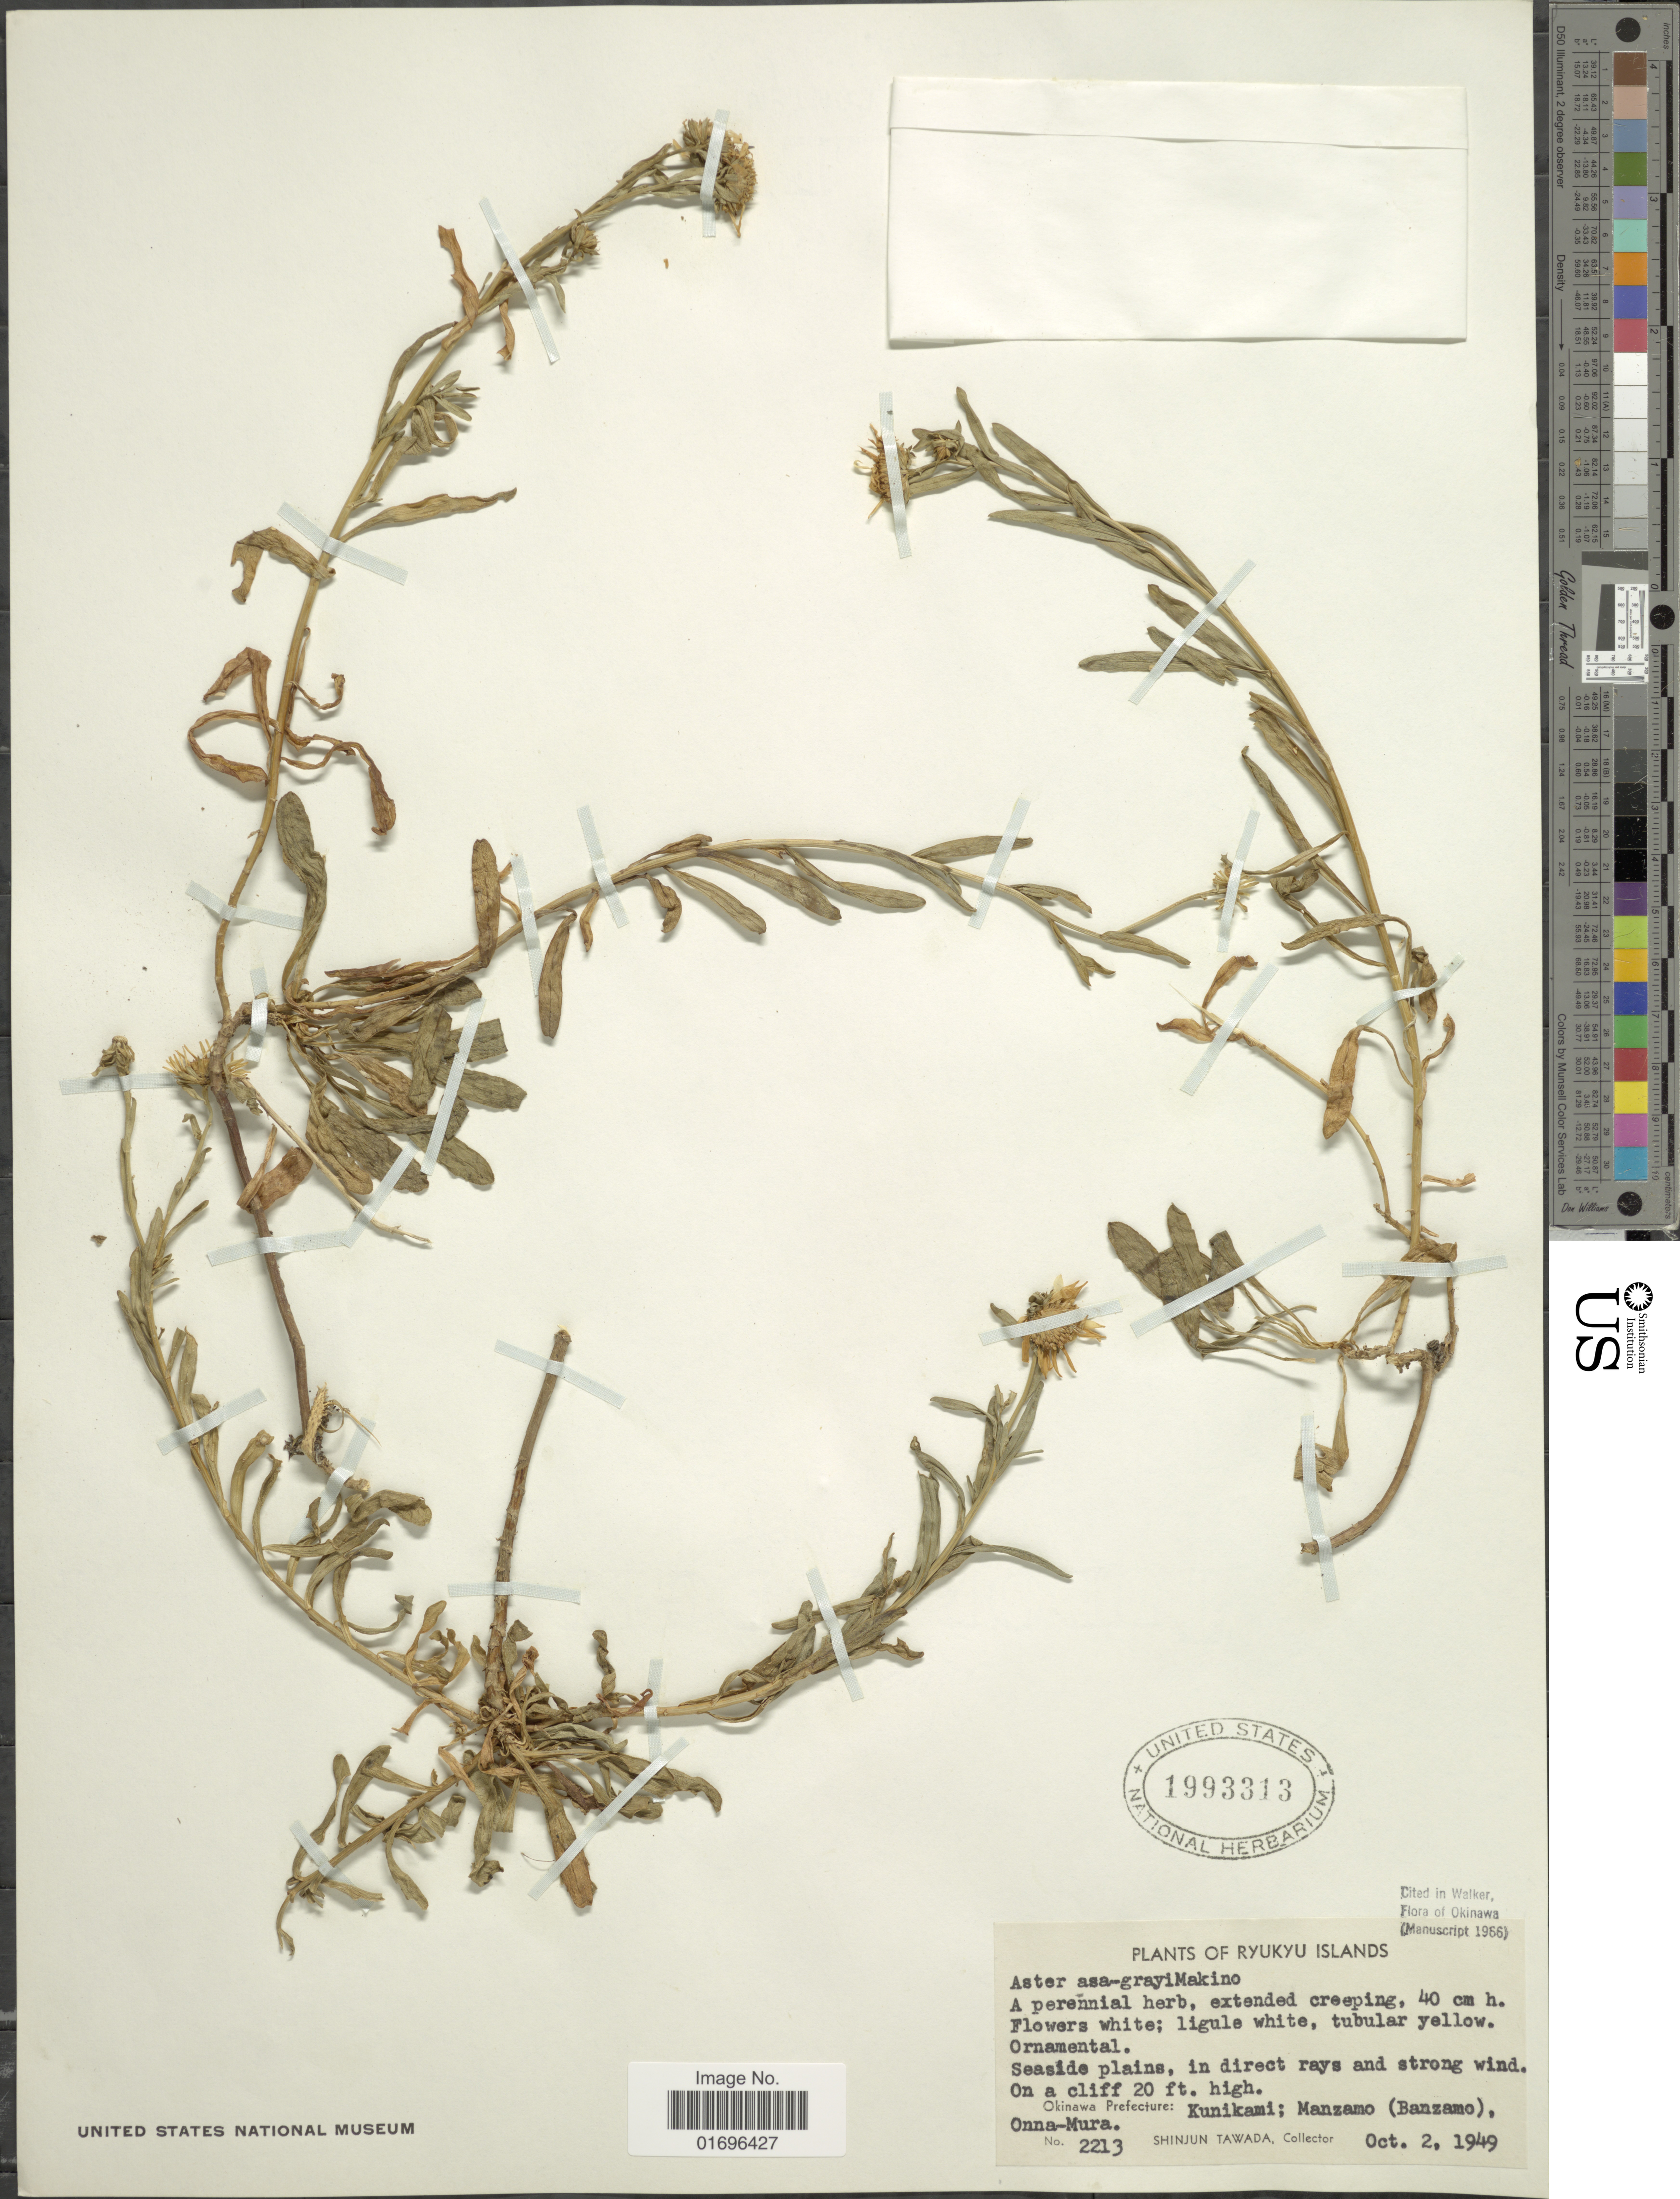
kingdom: Plantae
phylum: Tracheophyta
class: Magnoliopsida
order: Asterales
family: Asteraceae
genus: Aster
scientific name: Aster asagrayi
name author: Makino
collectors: S. Tawada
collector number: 2213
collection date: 1949-10-02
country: Japan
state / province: Okinawa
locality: Ryukyu Islands. Okinawa Prefecture: Kunikami; Manzamo (Banzamo), Onna-Mura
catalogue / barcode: US 1993313